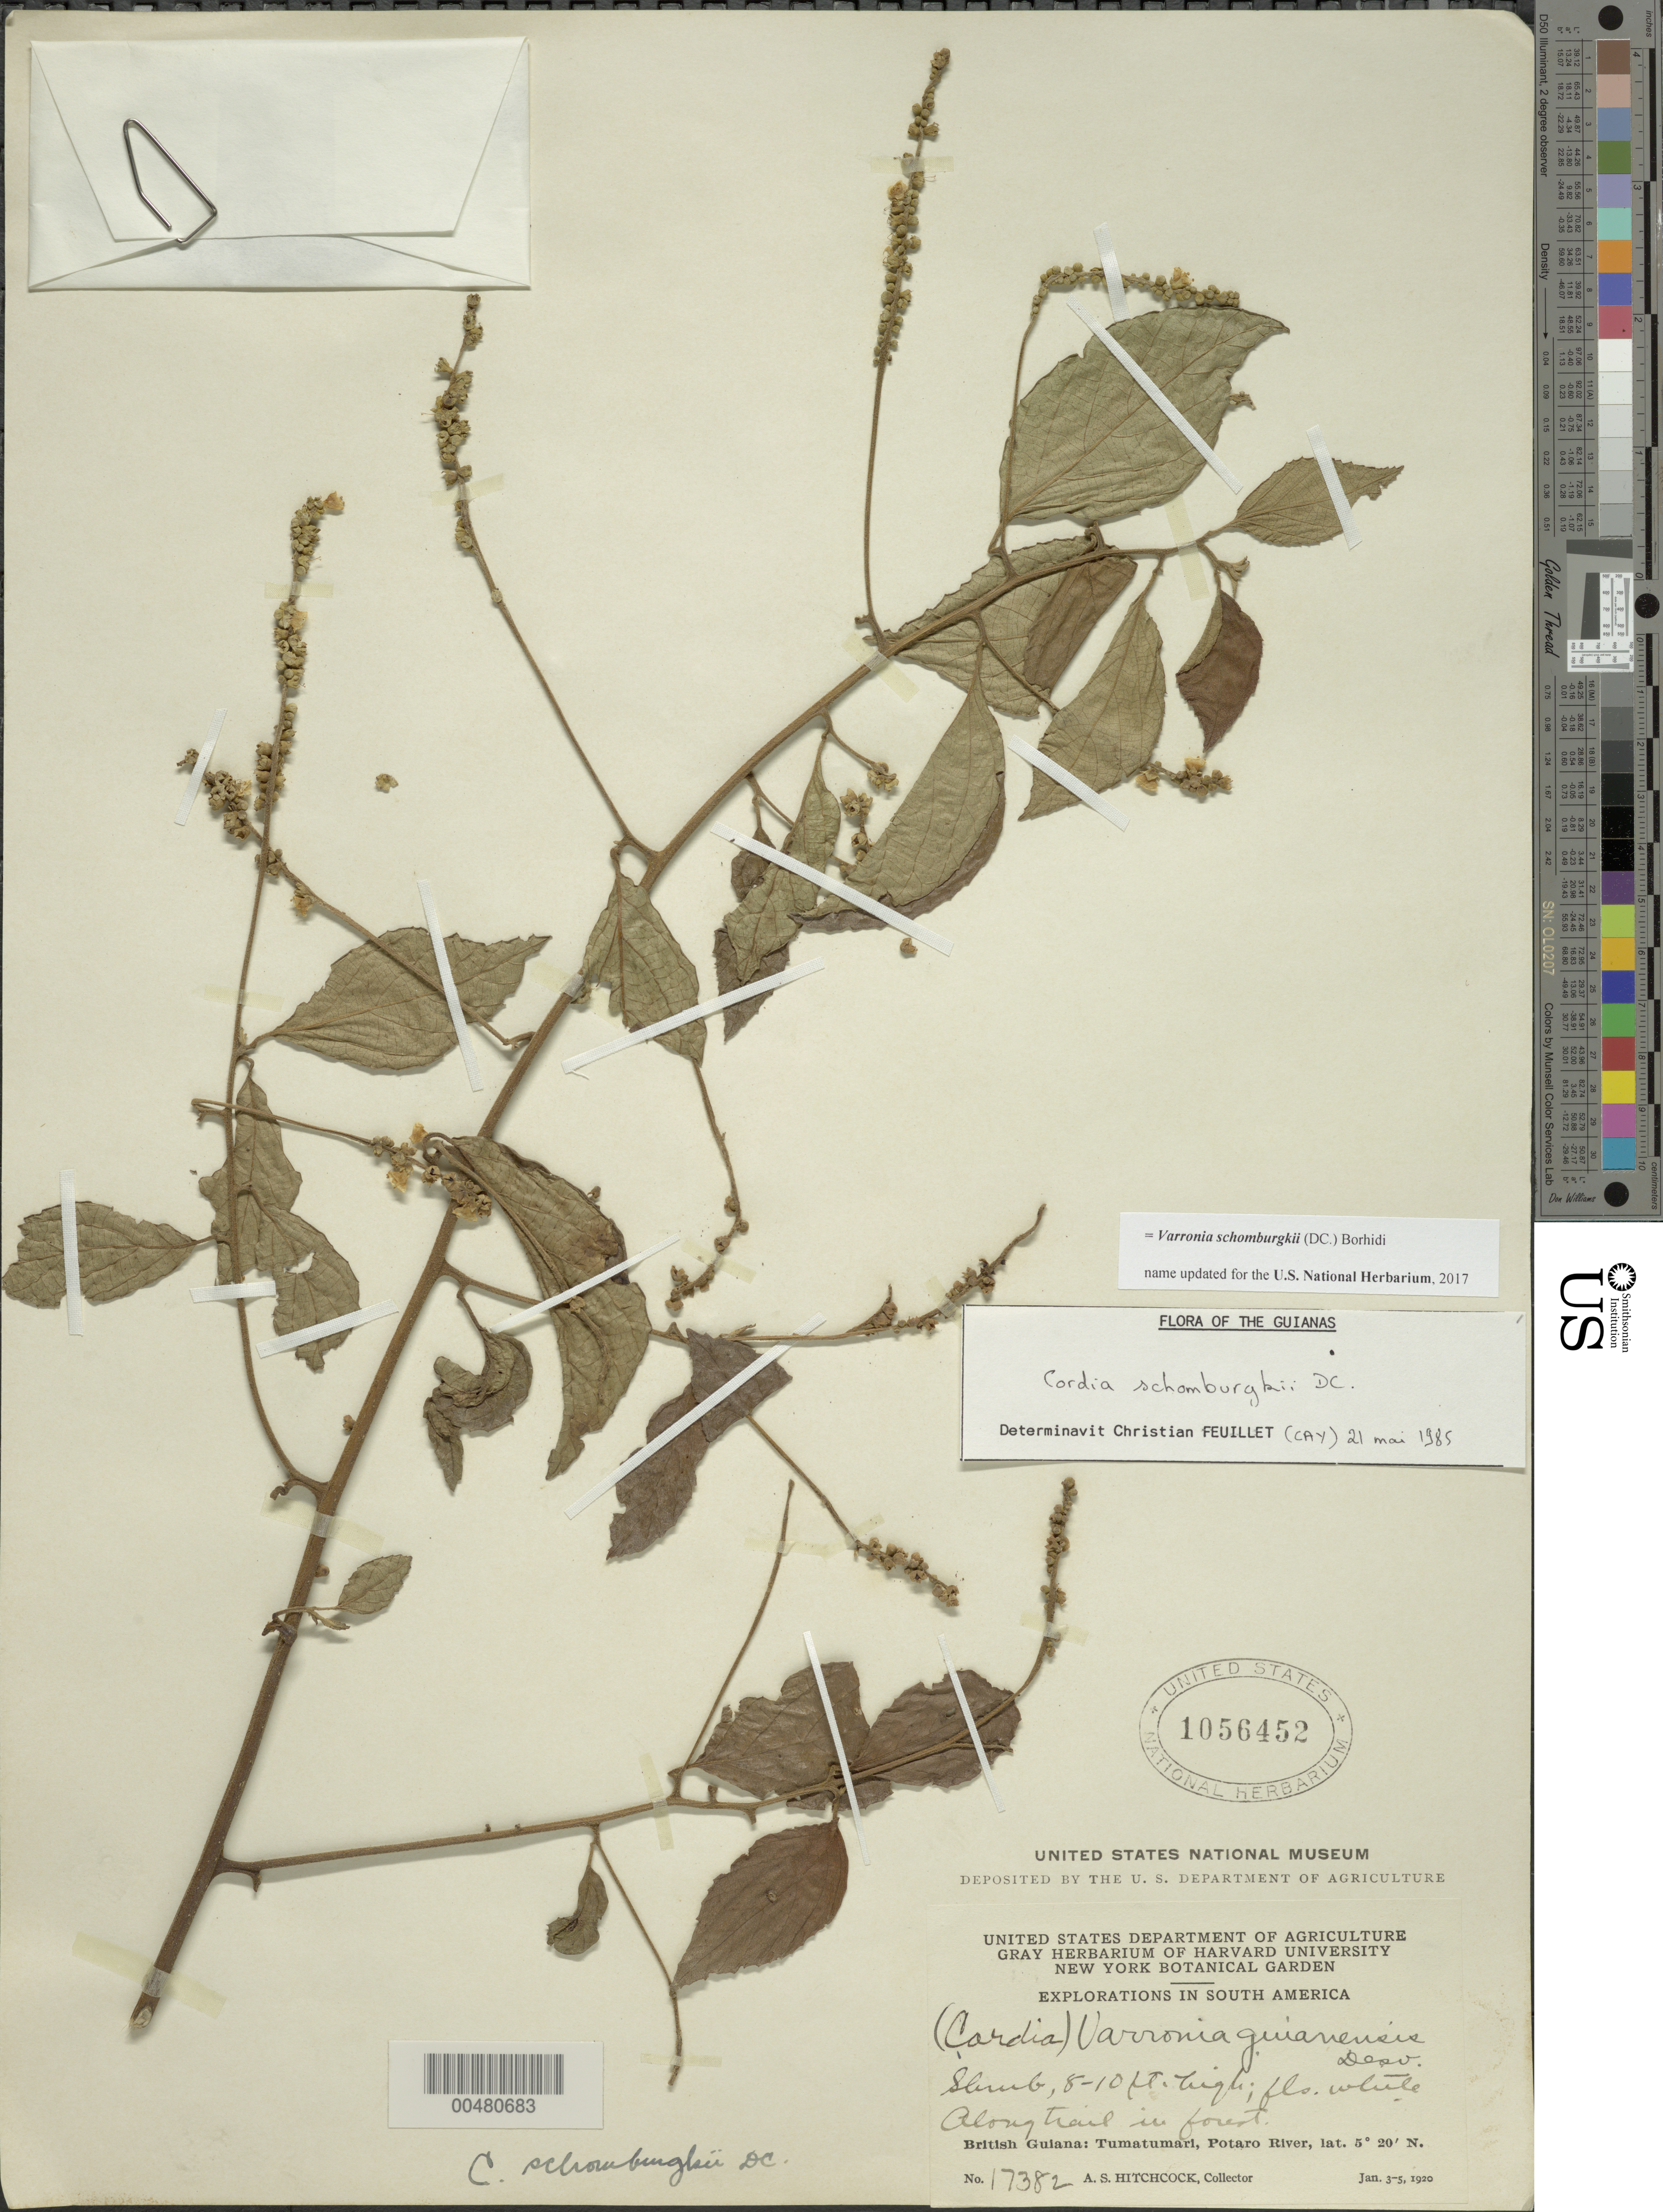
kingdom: Plantae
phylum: Tracheophyta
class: Magnoliopsida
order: Boraginales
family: Cordiaceae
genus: Varronia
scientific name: Varronia schomburgkii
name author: (DC.) Borhidi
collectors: A. S. Hitchcock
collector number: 17382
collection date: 1920-01-03/1920-01-05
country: Guyana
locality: British Guiana, Tumatumari, Potaro River.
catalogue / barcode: US 1056452